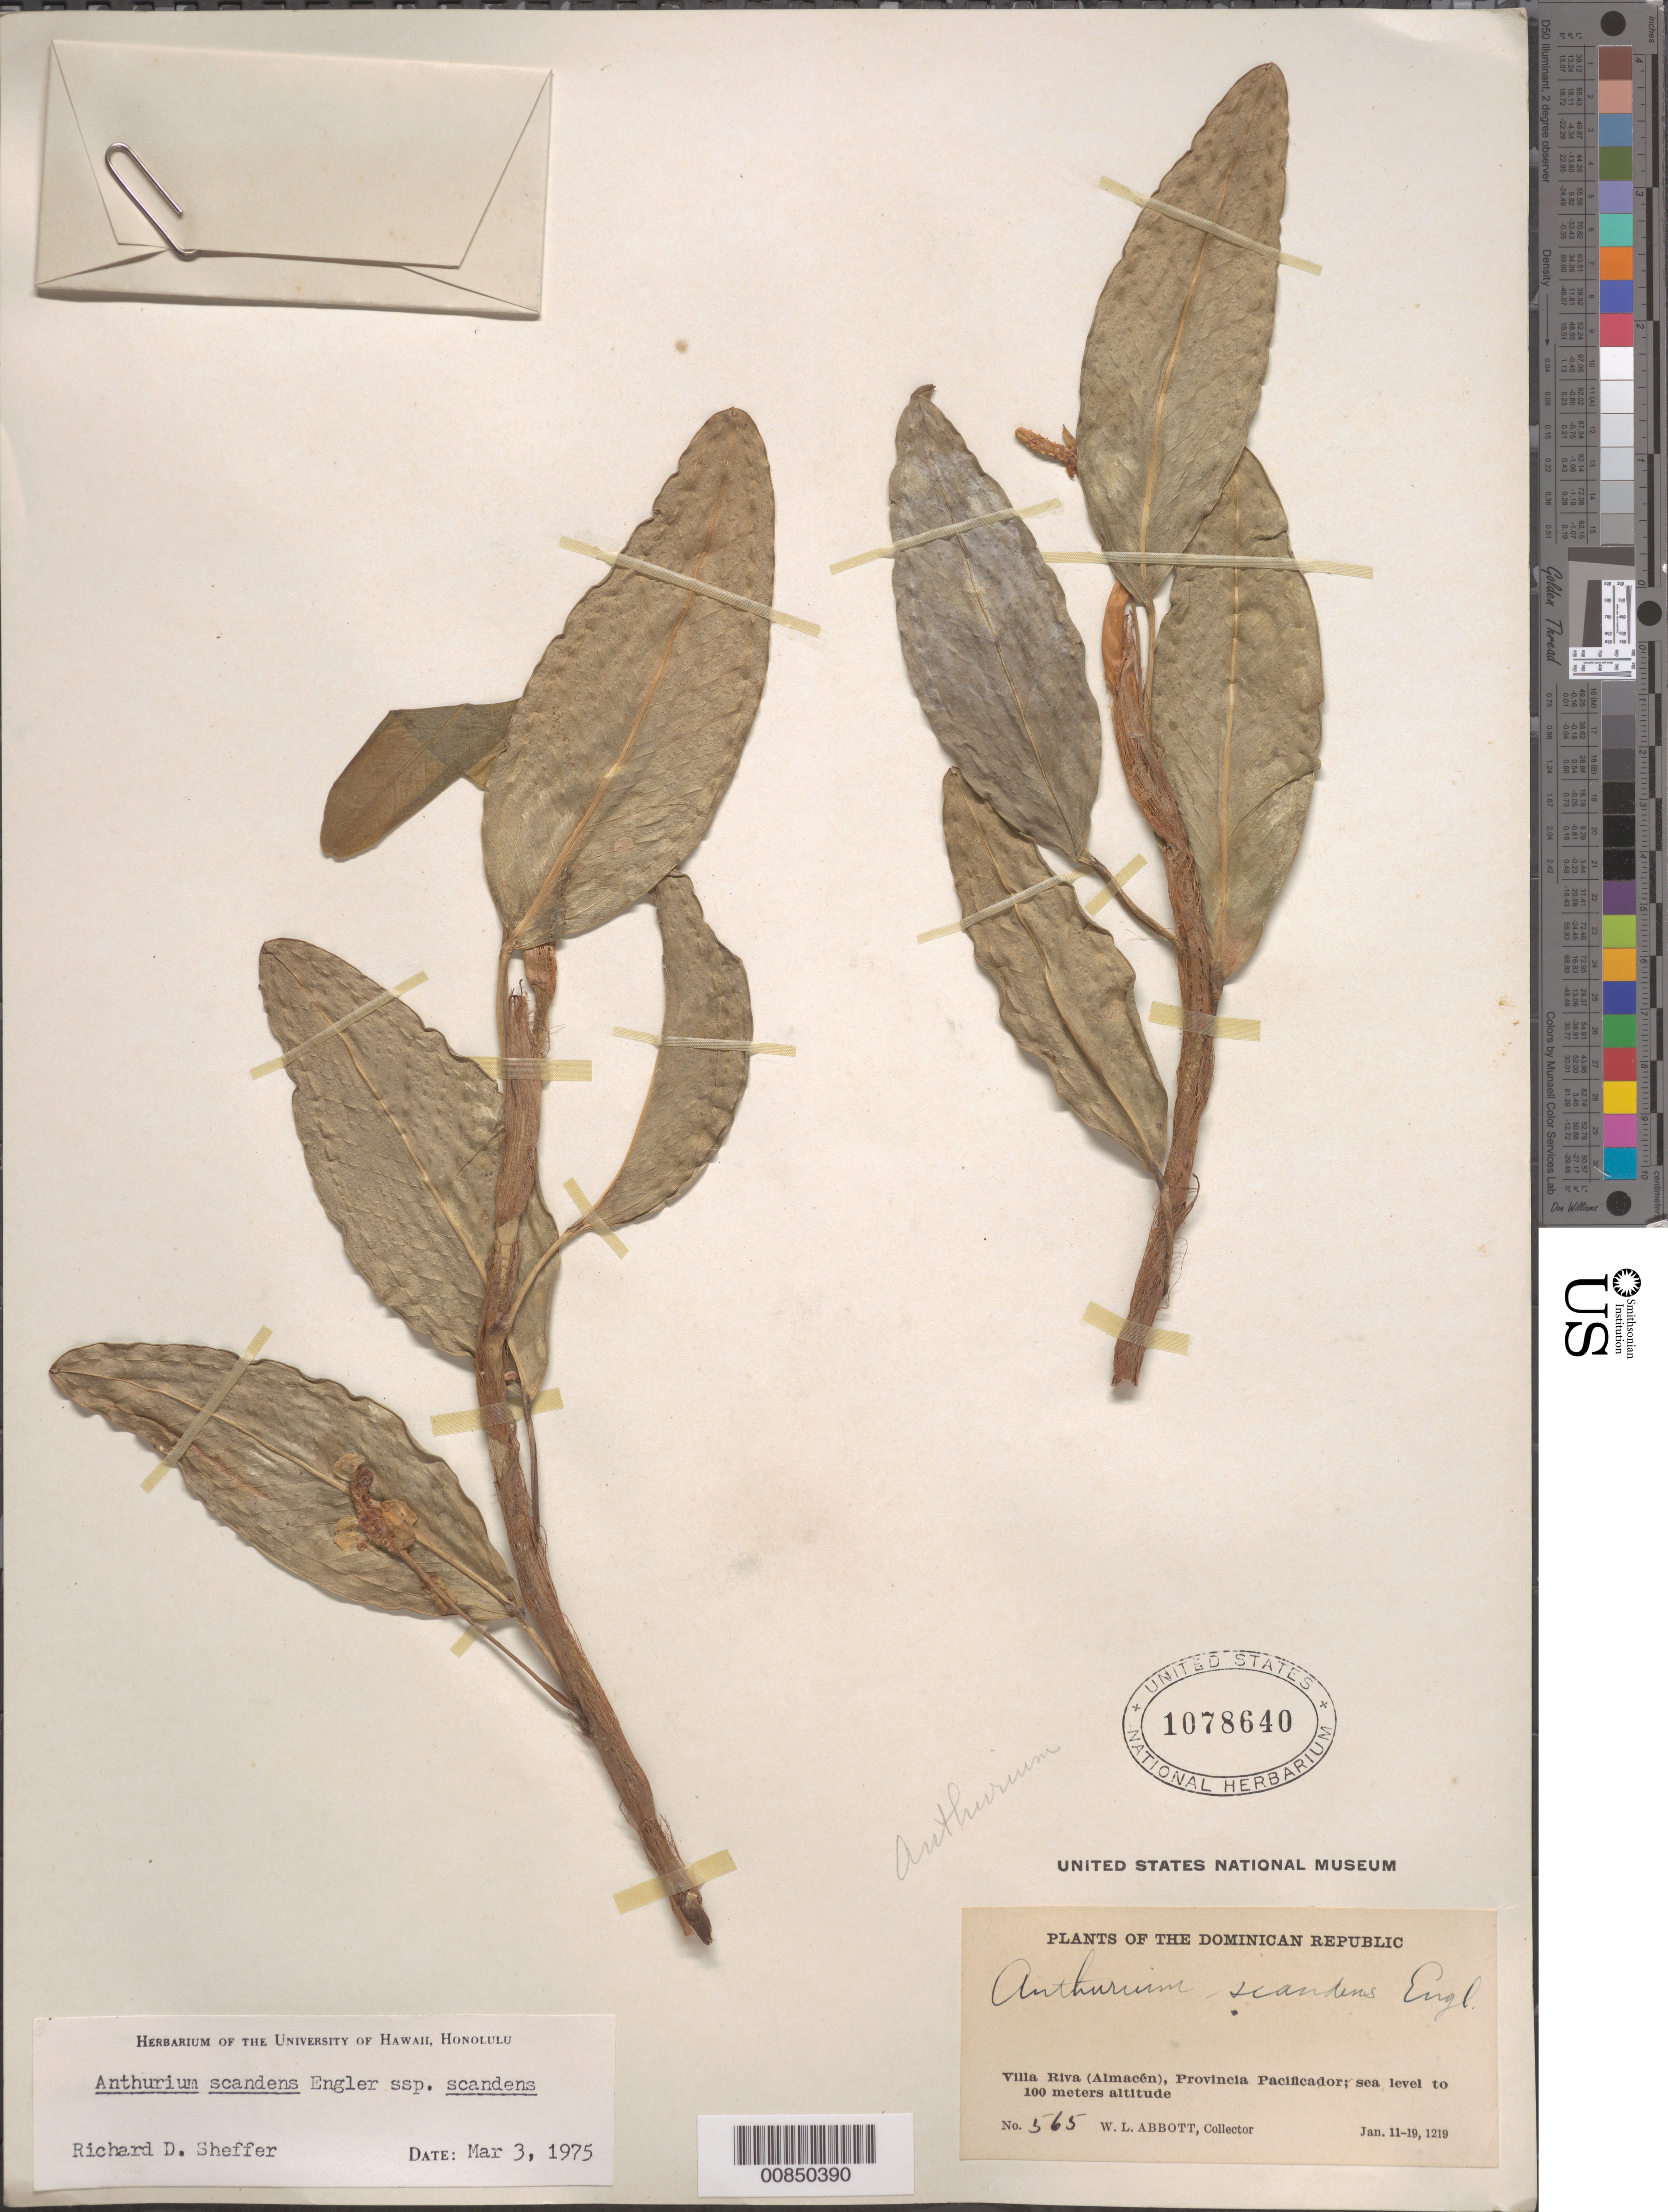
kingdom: Plantae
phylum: Tracheophyta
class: Liliopsida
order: Alismatales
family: Araceae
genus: Anthurium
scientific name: Anthurium scandens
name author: (Aubl.) Engl.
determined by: Sheffer, R. D.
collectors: W. L. Abbott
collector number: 565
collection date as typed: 11 Jan 1912 to 19 Jan 1912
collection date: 1912-01-11/1912-01-19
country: Dominican Republic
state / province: Duarte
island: Hispaniola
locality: Villa Riva (Almacén)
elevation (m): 0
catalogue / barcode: US 1078640